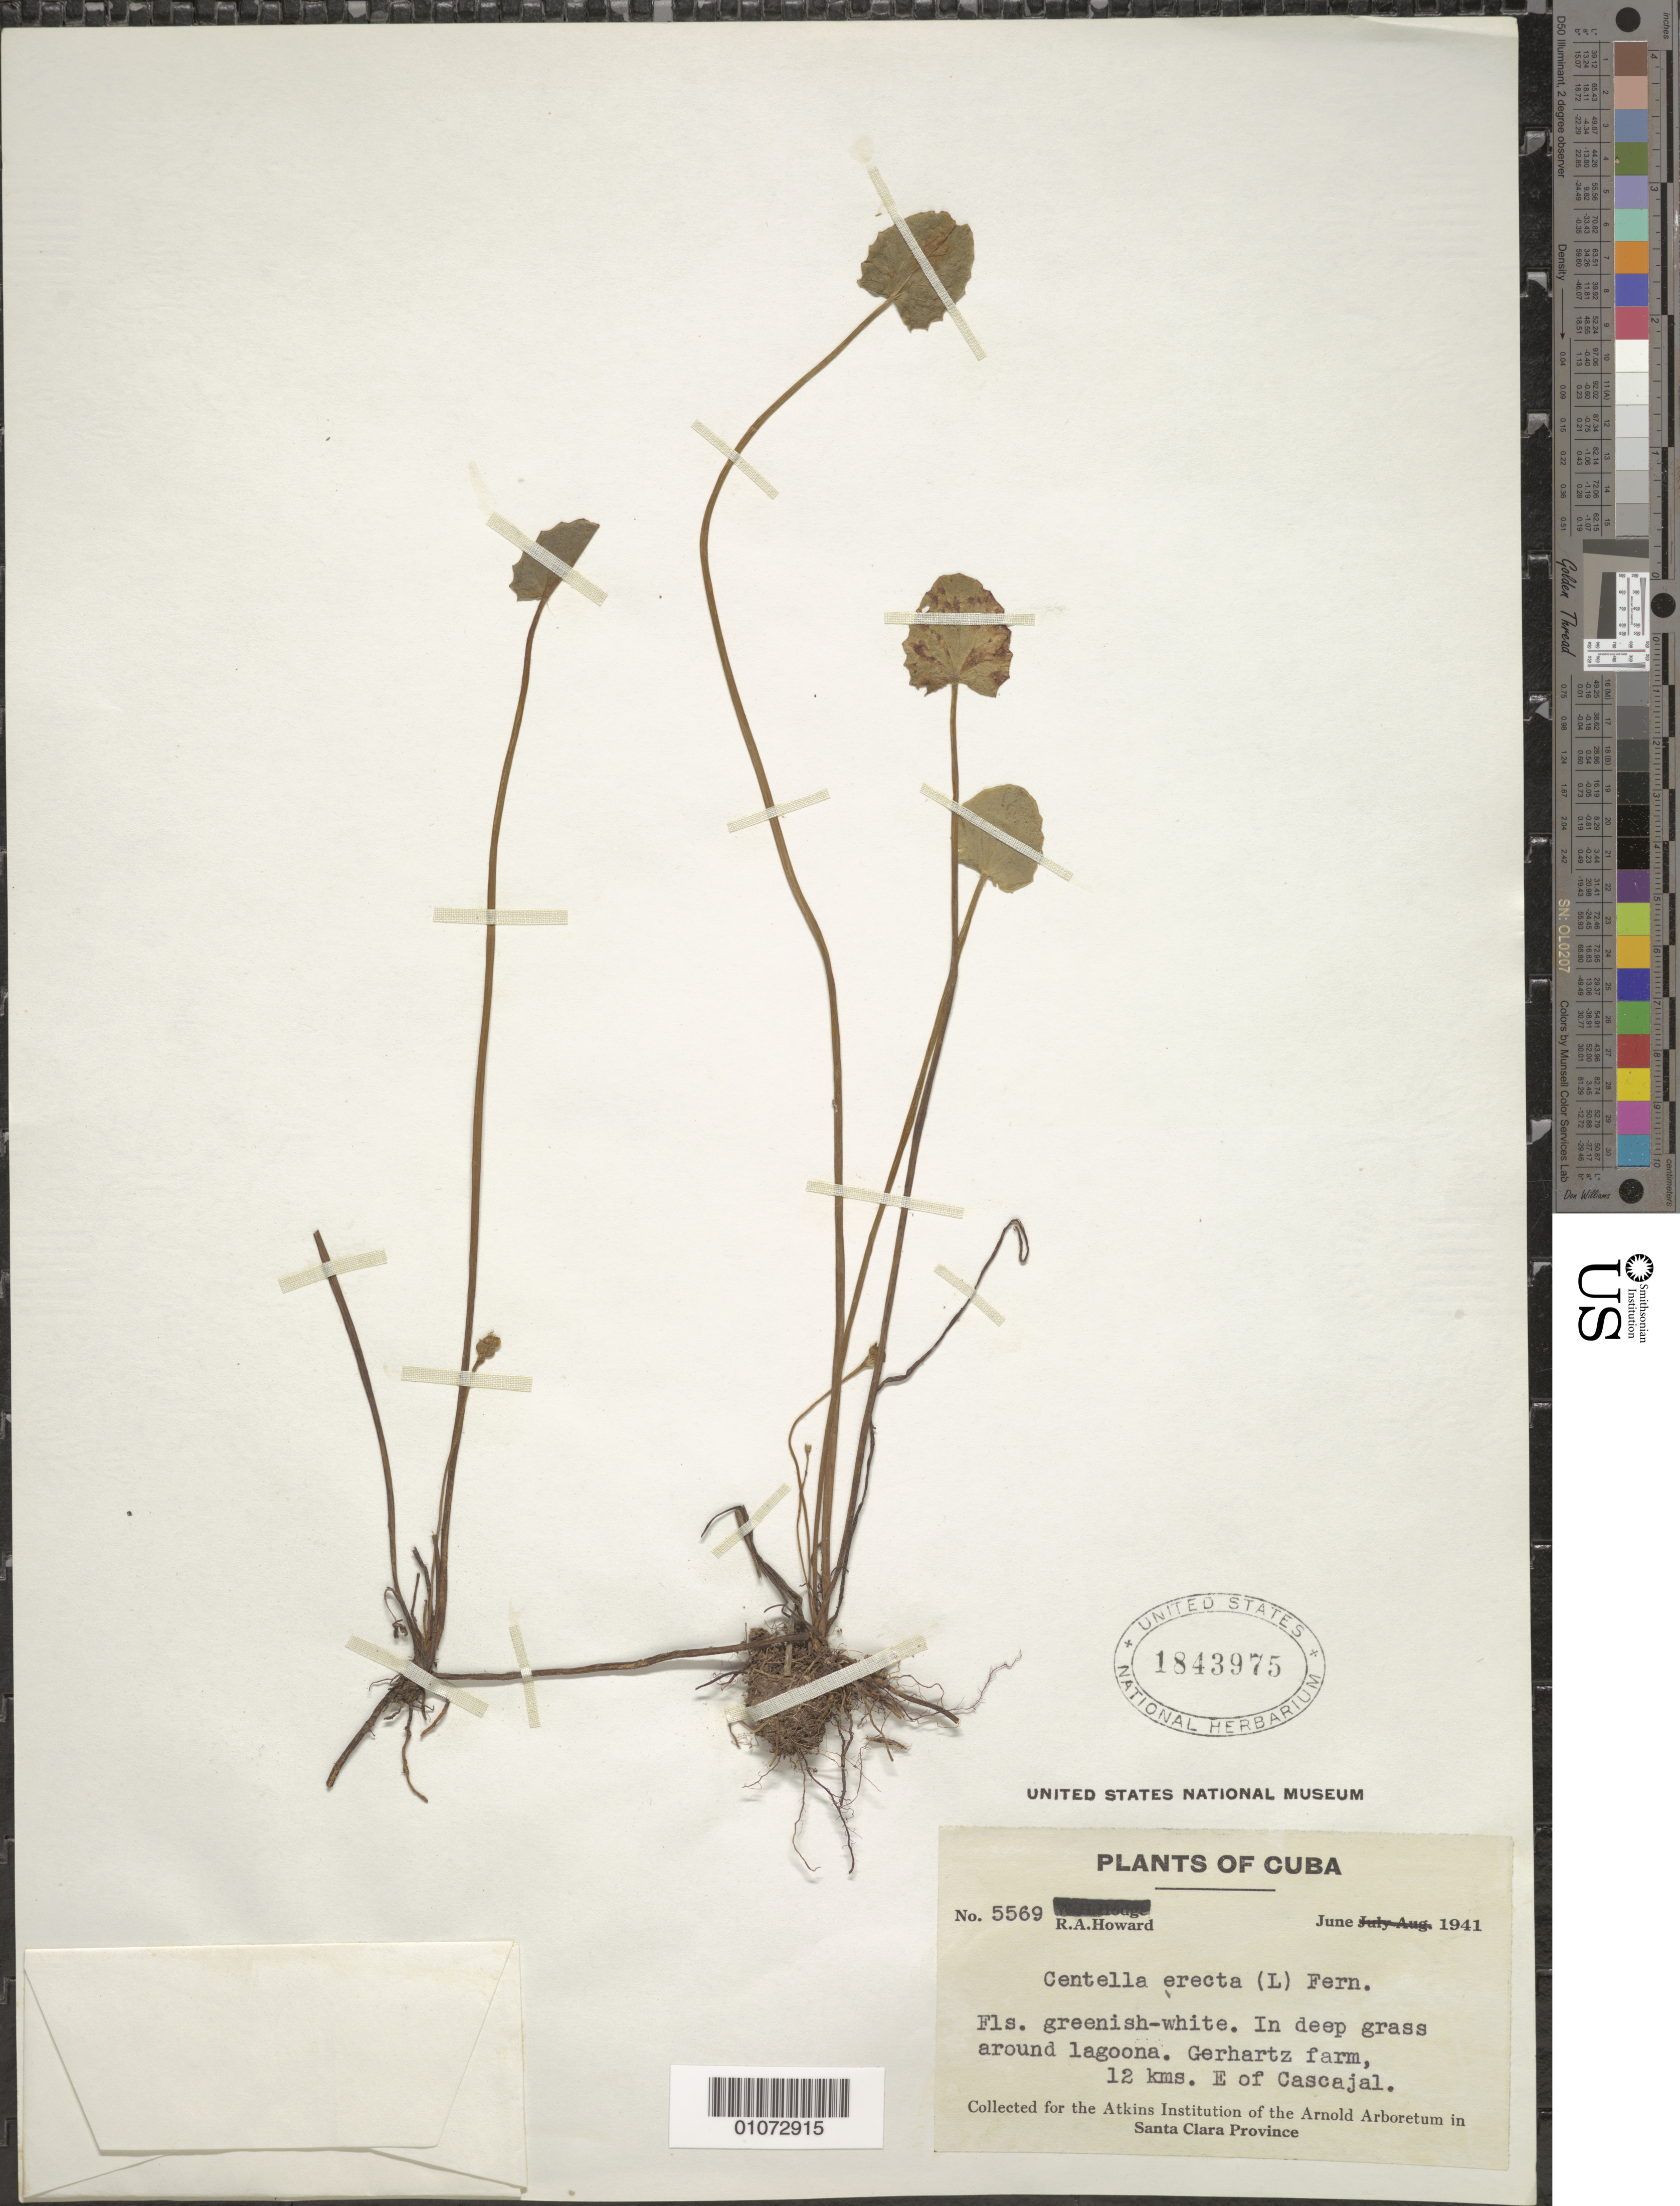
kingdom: Plantae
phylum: Tracheophyta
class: Magnoliopsida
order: Apiales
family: Apiaceae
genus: Centella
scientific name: Centella asiatica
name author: (L.) Urb.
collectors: R. A. Howard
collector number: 5569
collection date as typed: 01 Jun 1941 to 30 Jun 1941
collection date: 1941-06-01/1941-06-30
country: Cuba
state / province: Villa Clara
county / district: Santa Clara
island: Cuba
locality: In deep grass around lagoona Gerhartz farm, 12 kms east of Cascajal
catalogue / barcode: US 1843975